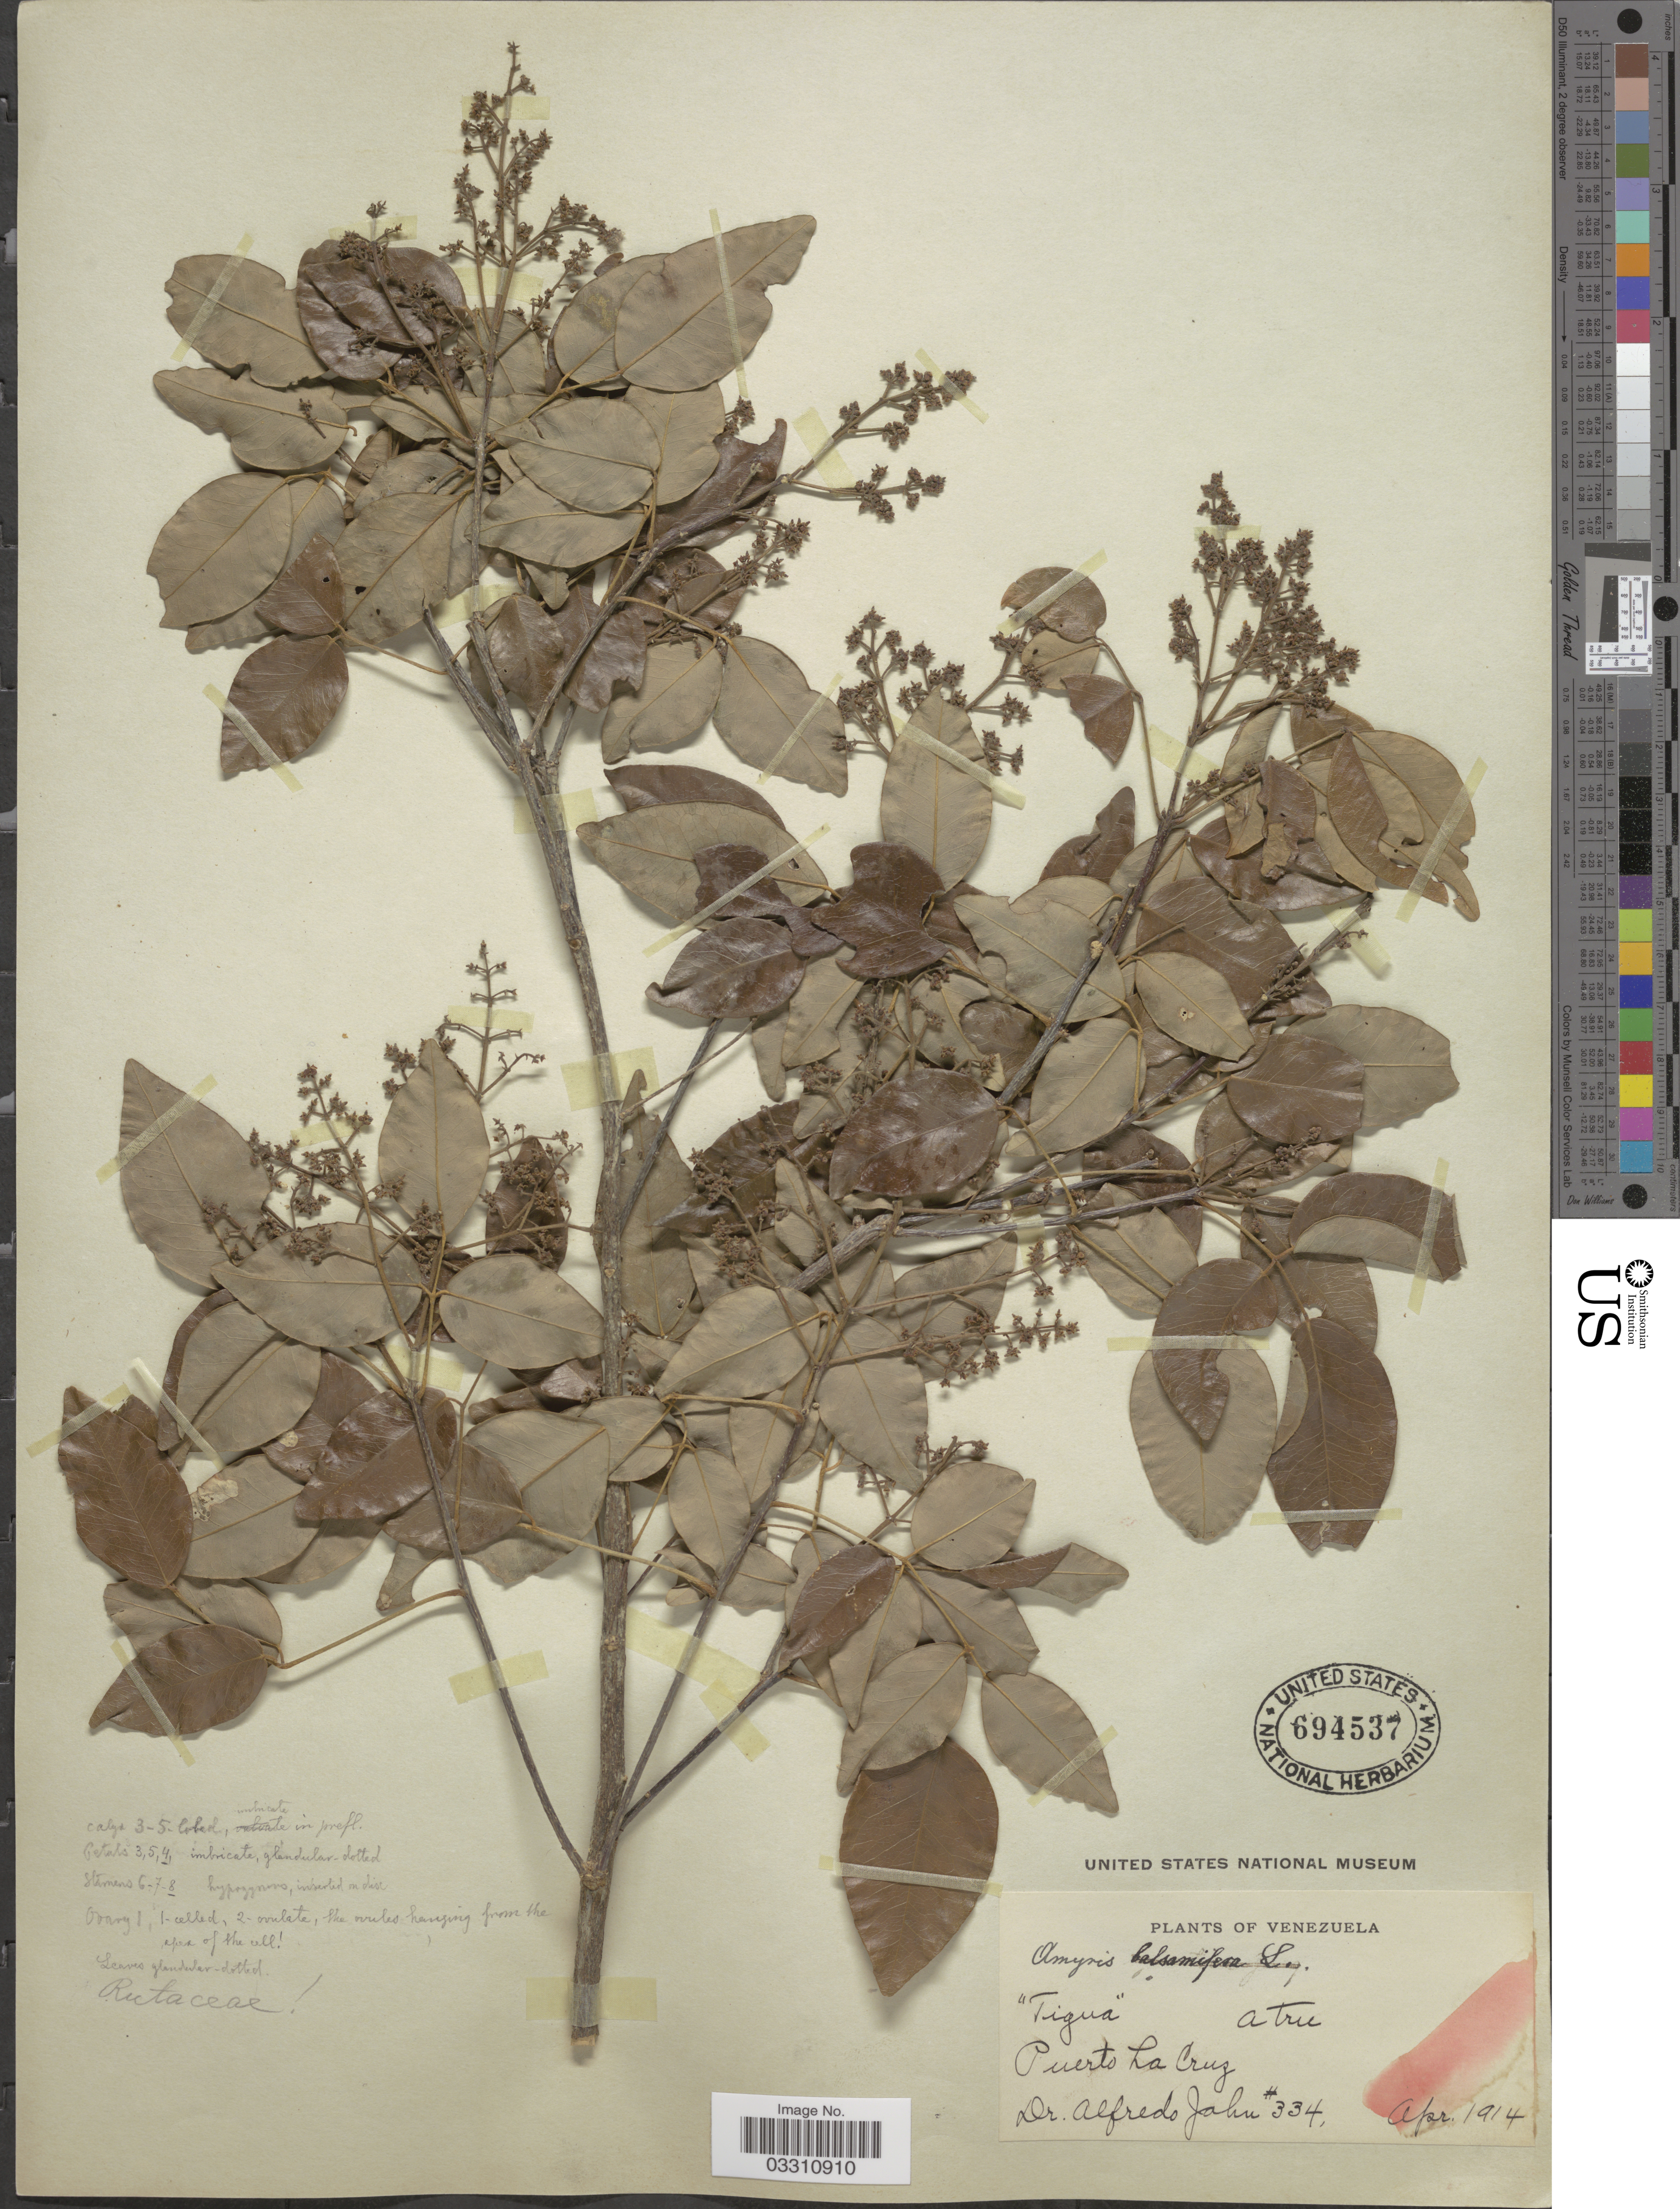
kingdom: Plantae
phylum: Tracheophyta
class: Magnoliopsida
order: Sapindales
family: Rutaceae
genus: Amyris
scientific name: Amyris balsamifera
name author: L.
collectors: A. Jahn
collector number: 334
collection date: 1914-04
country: Venezuela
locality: Puerto La Cruz.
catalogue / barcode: US 694537